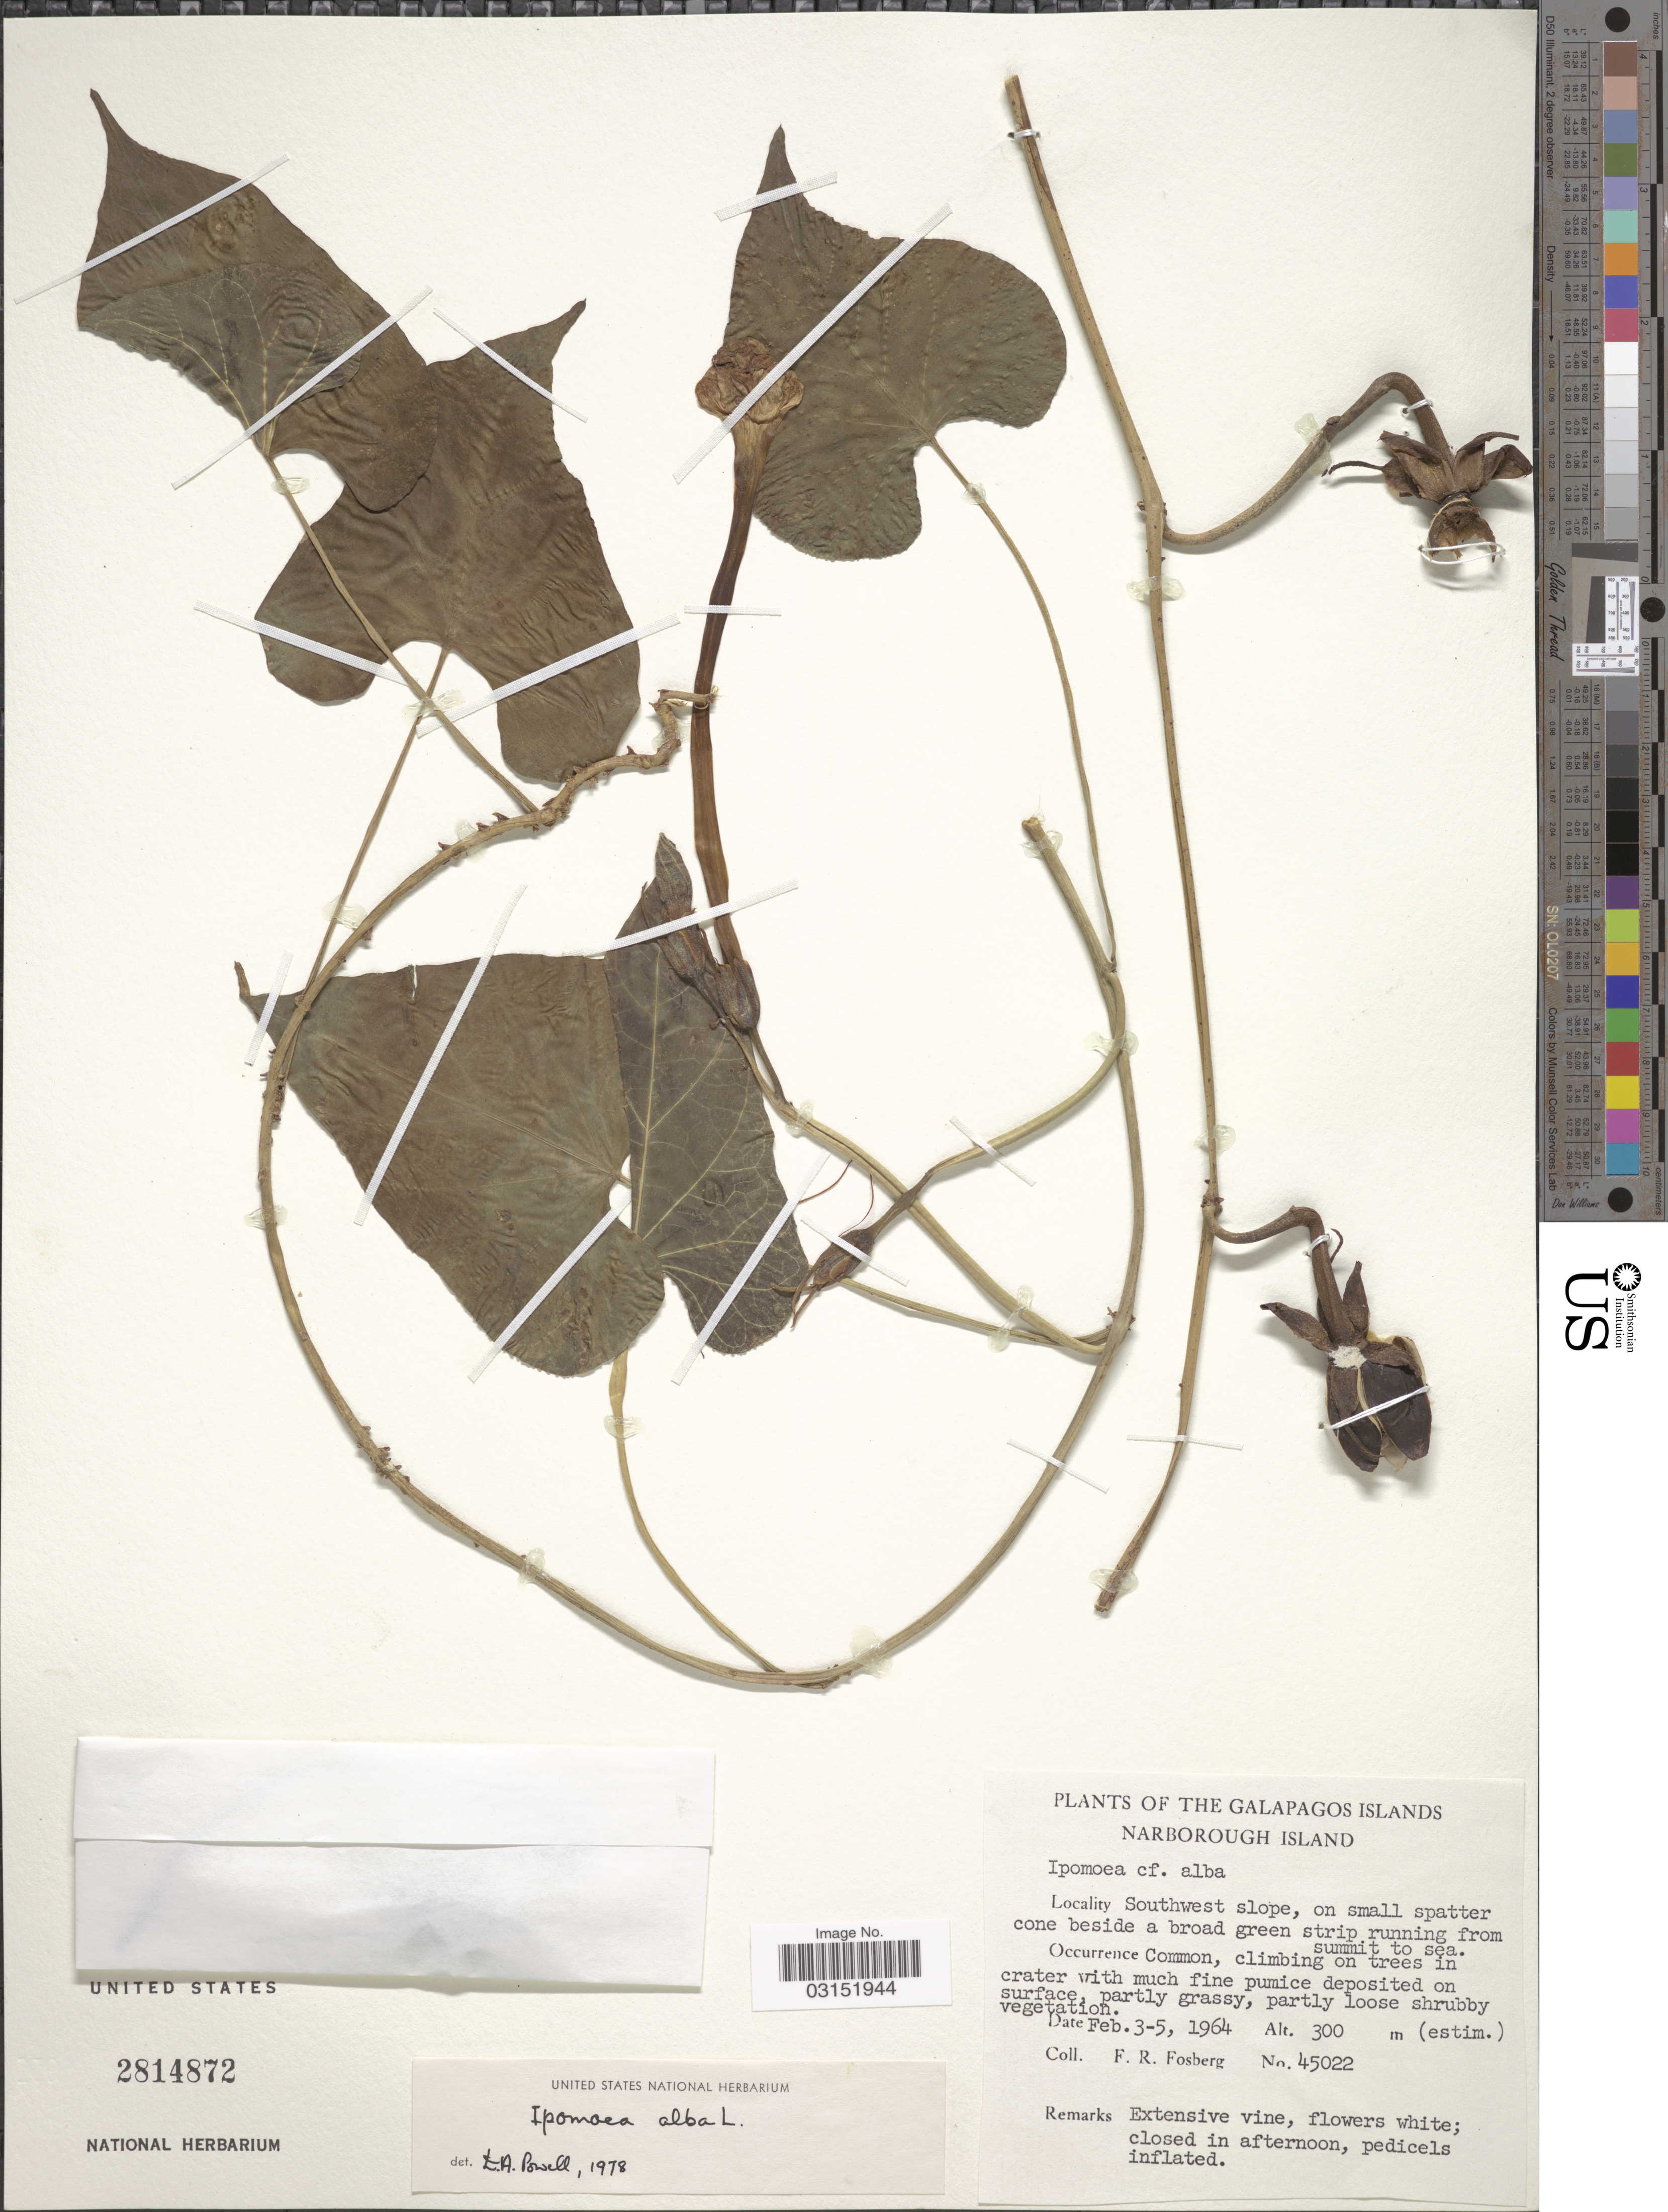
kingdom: Plantae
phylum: Tracheophyta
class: Magnoliopsida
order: Solanales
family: Convolvulaceae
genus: Ipomoea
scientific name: Ipomoea alba L.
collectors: F. R. Fosberg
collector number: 45022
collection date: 1964-02-03/1964-02-05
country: Ecuador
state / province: Colón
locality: The Galapagos Islands, Narborough Island, Southwest slope, on small spatter cone beside a broad green strip running from summit to sea.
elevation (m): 300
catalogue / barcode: US 2814872